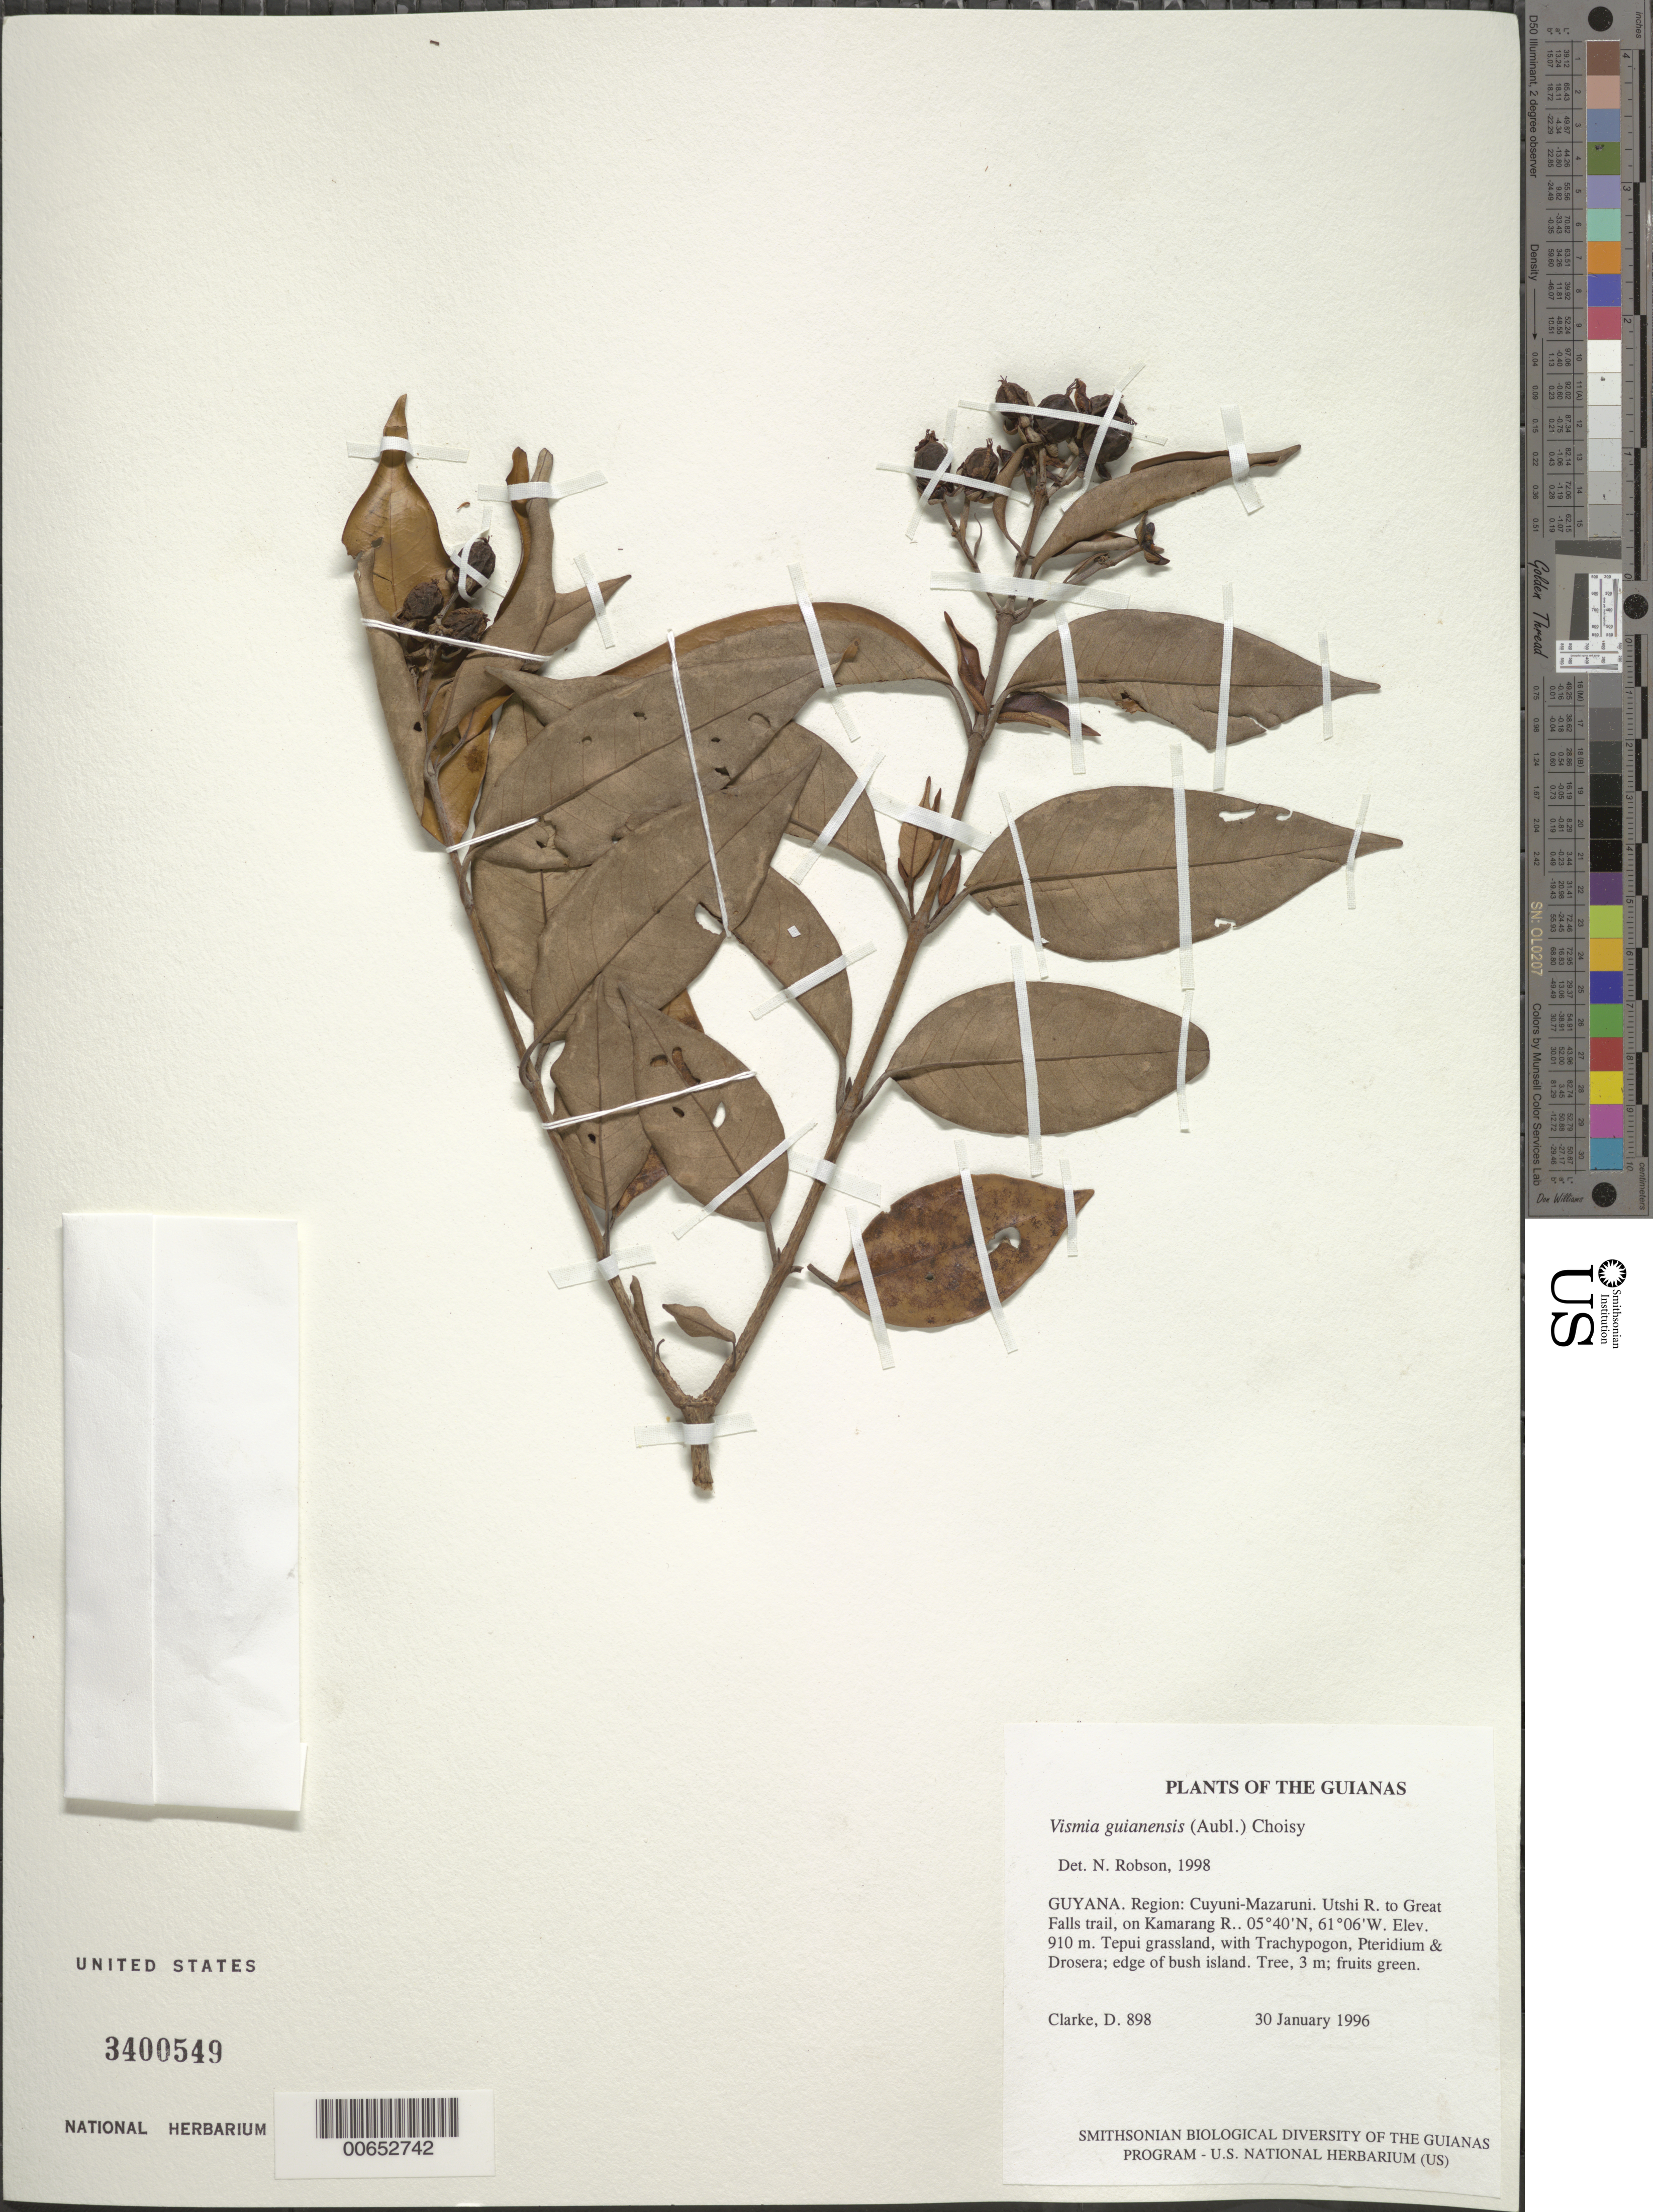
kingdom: Plantae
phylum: Tracheophyta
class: Magnoliopsida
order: Malpighiales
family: Hypericaceae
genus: Vismia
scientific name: Vismia guianensis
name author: (Aubl.) Pers.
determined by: Robson, Norman K. B.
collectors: H. D. Clarke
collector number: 898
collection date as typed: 30 January 1996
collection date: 1996-01-30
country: Guyana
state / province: Cuyuni-Mazaruni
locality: Utshi R. to Great Falls trail, on Kamarang R.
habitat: Tepui grassland, with Trachypogon, Pteridium & Drosera; edge of bush island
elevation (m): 910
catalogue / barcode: US 3400549